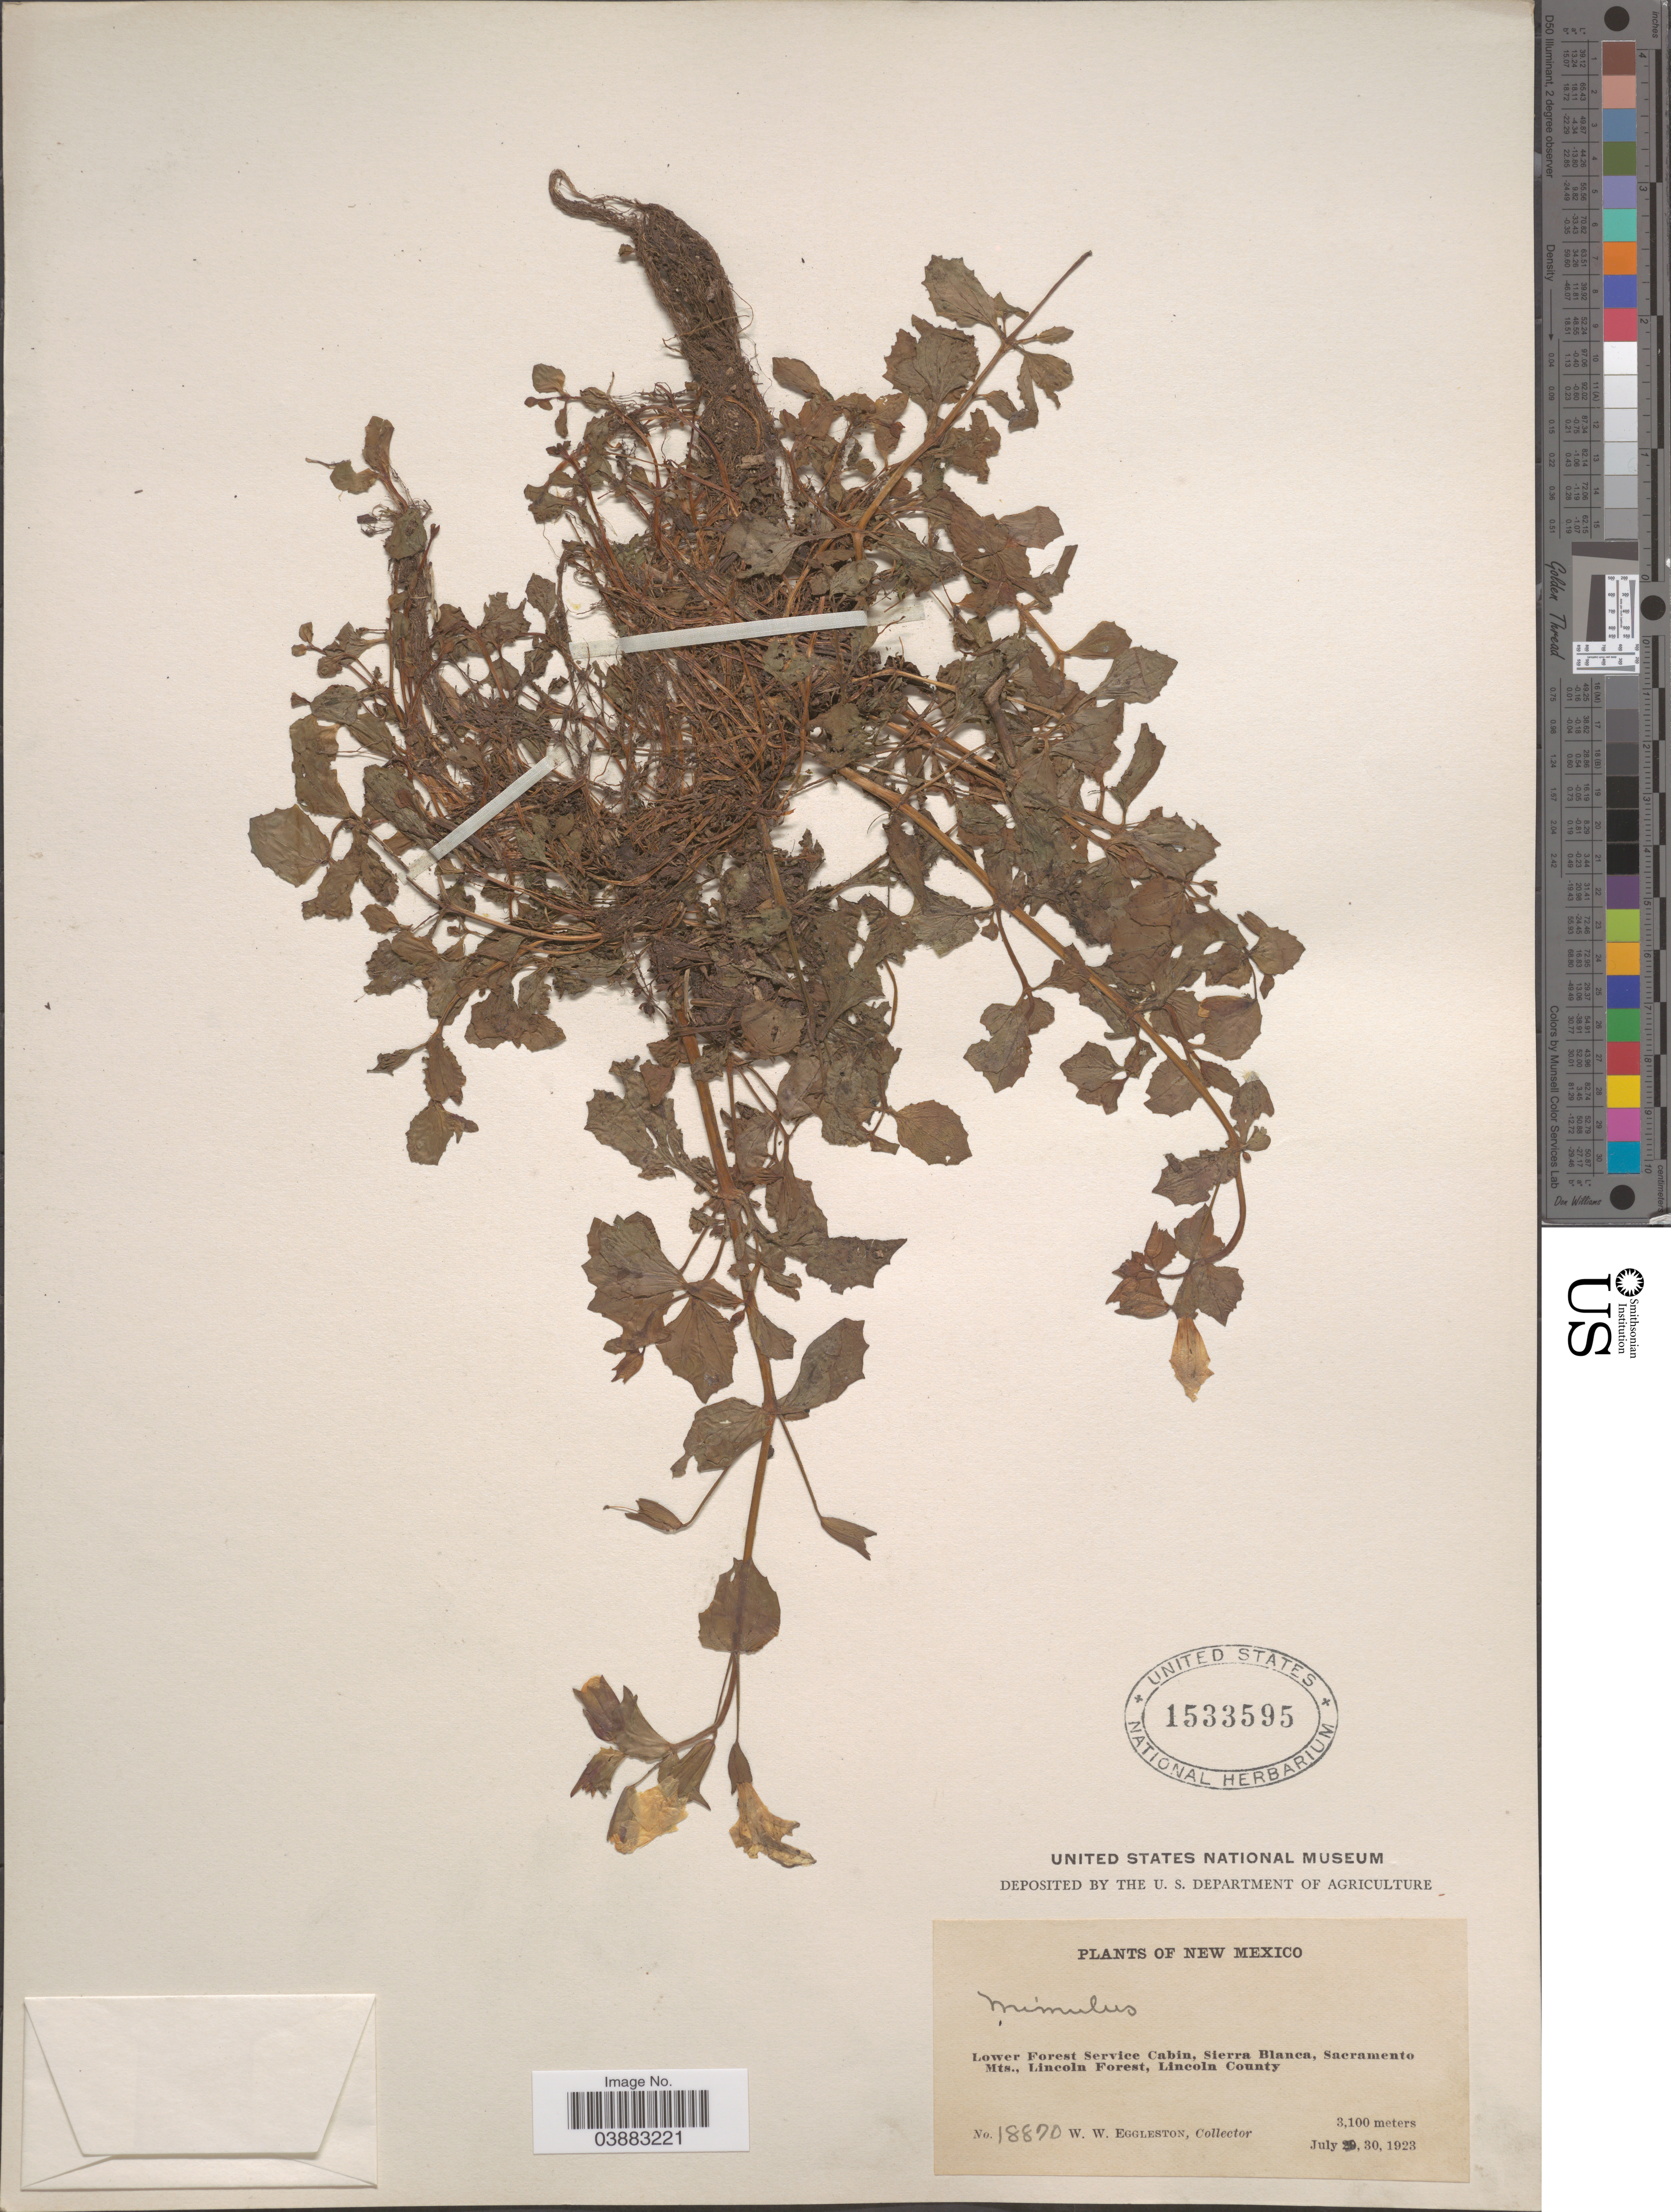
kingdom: Plantae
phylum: Tracheophyta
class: Magnoliopsida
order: Lamiales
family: Phrymaceae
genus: Mimulus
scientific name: Mimulus sp.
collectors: W. W. Eggleston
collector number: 18870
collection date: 1923-07-30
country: United States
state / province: New Mexico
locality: Lower Forest Service Cabin, Sierra Blanca, Sacramento Mts., Lincoln Forest, Lincoln County.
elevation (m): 3100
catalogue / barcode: US 1533595